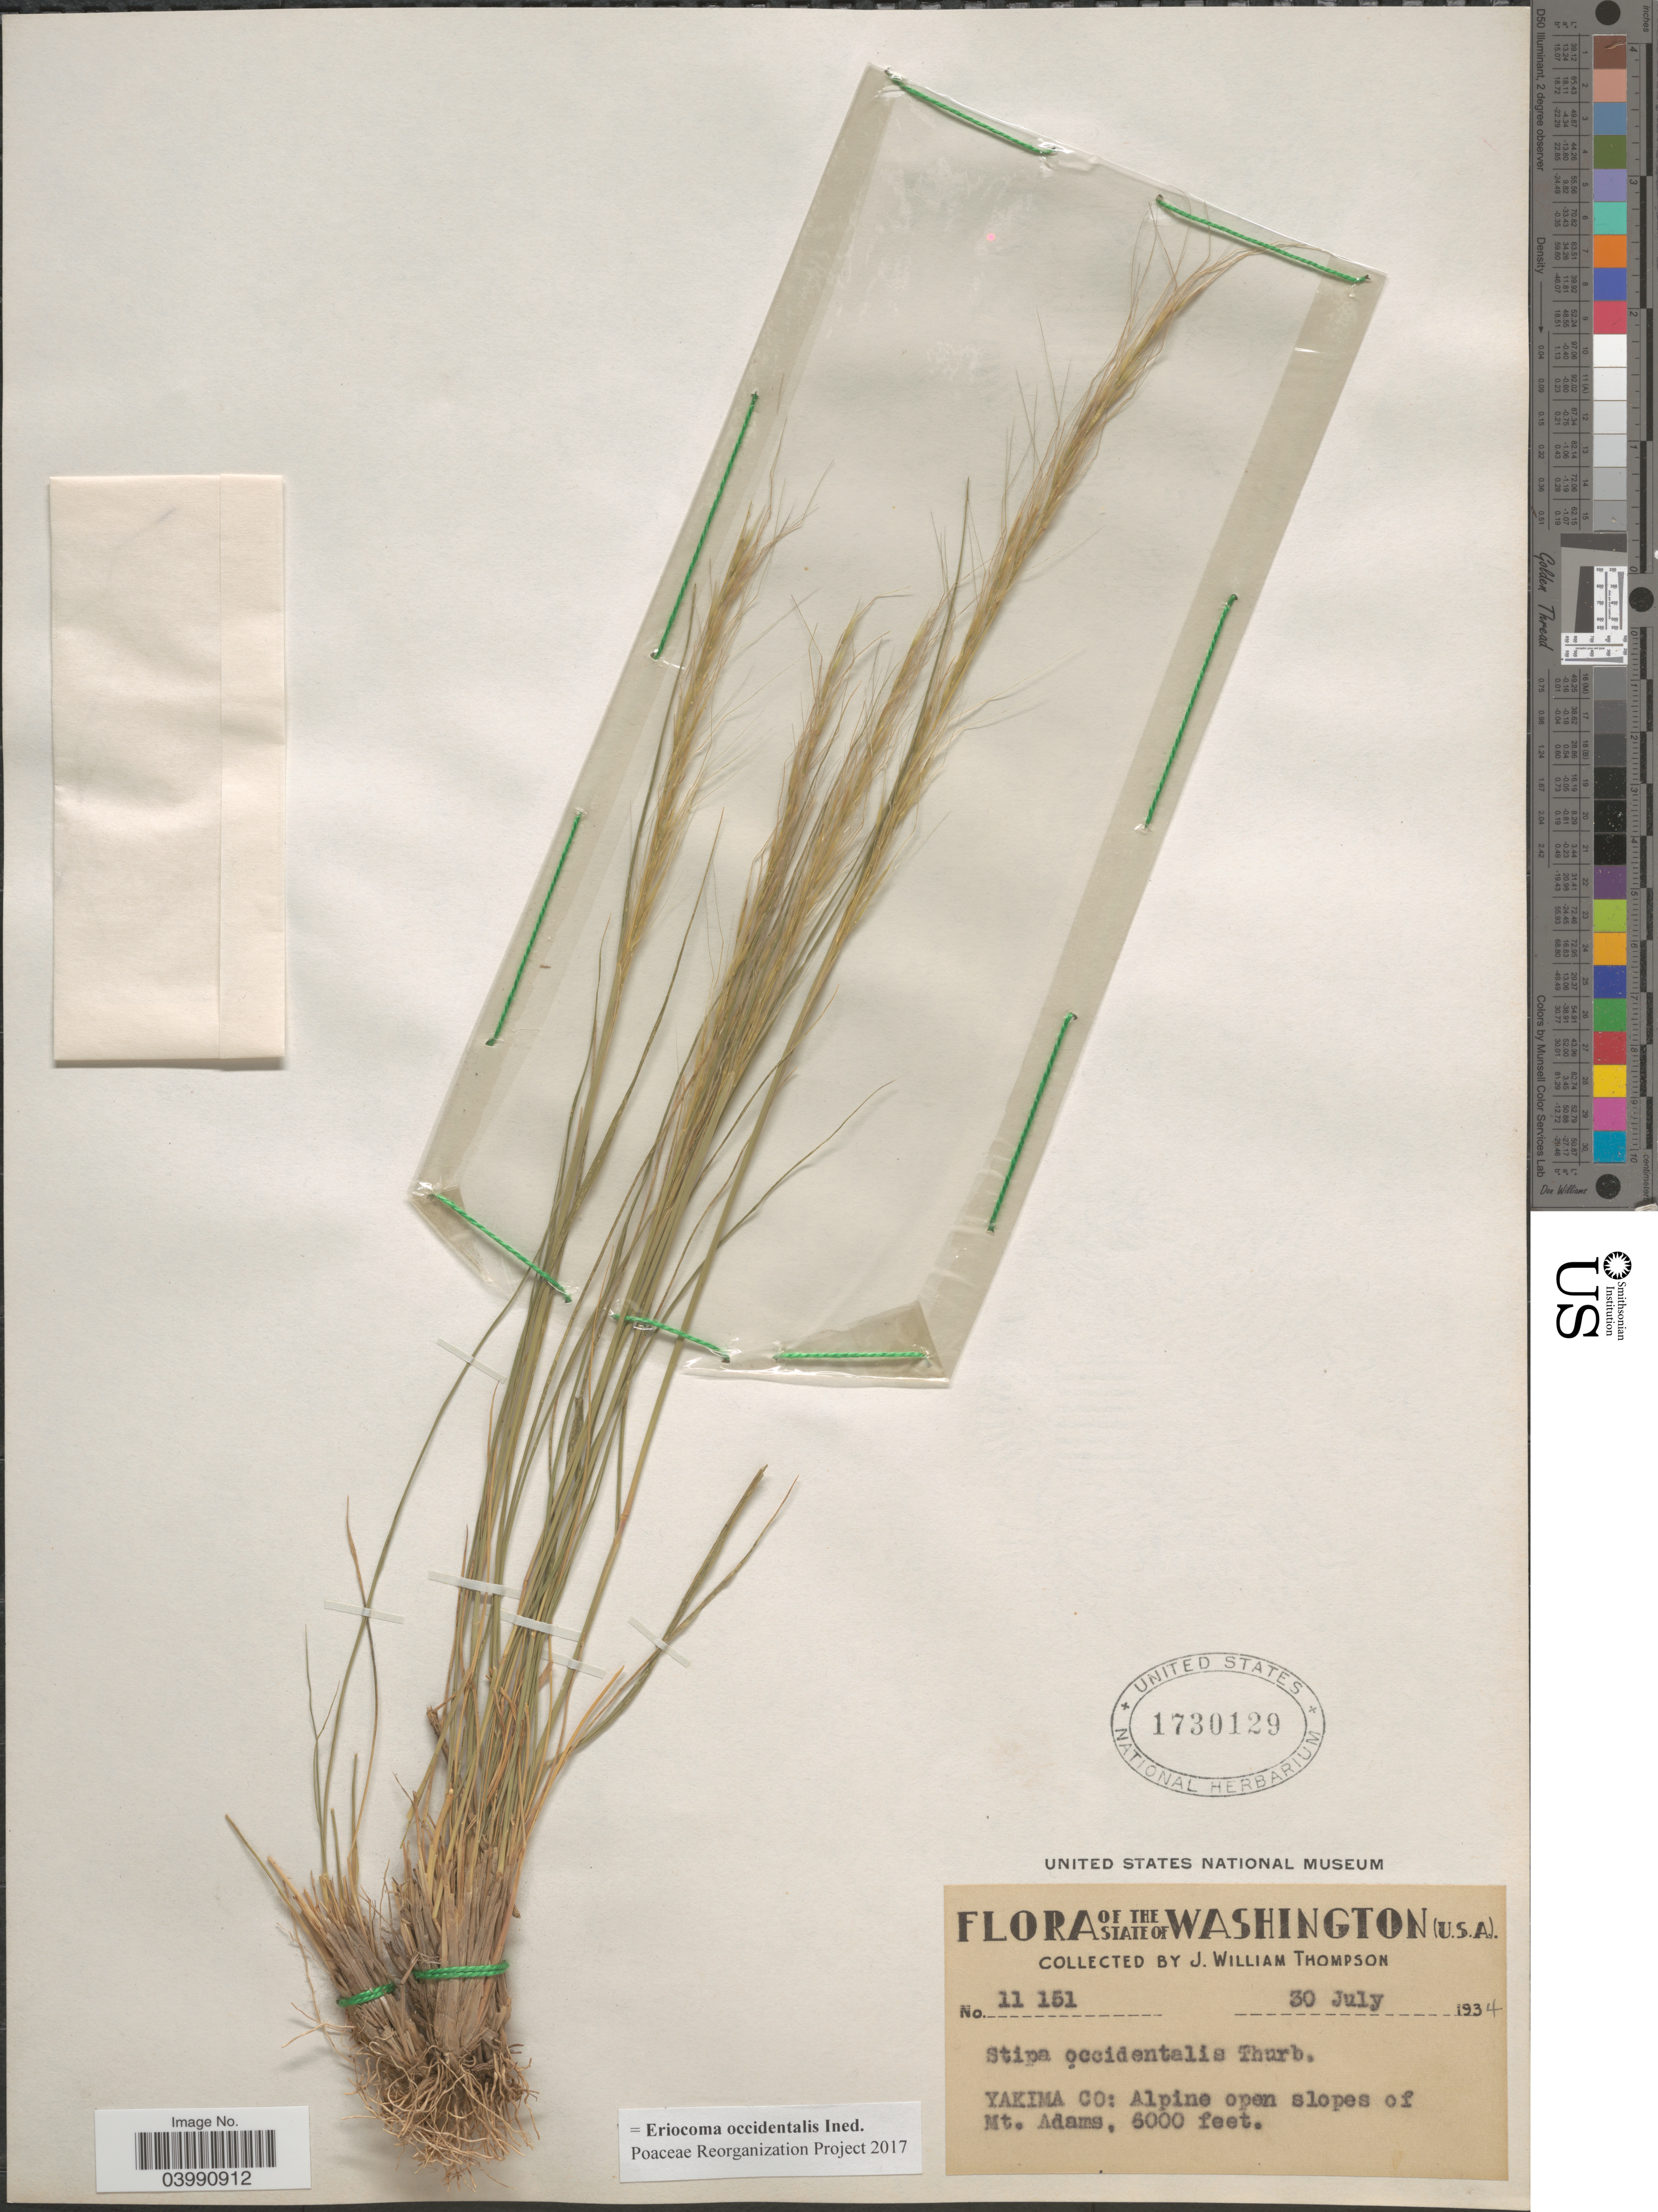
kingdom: Plantae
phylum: Tracheophyta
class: Liliopsida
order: Poales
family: Poaceae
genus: Eriocoma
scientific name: Eriocoma occidentalis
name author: (Thurb. ex S. Watson) Romasch.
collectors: J. W. Thompson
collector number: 11151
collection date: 1934-07-30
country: United States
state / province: Washington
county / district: Yakima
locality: Yakima Co: Alpine slopes of Mt. Adams.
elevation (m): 1829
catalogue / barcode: US 1730129